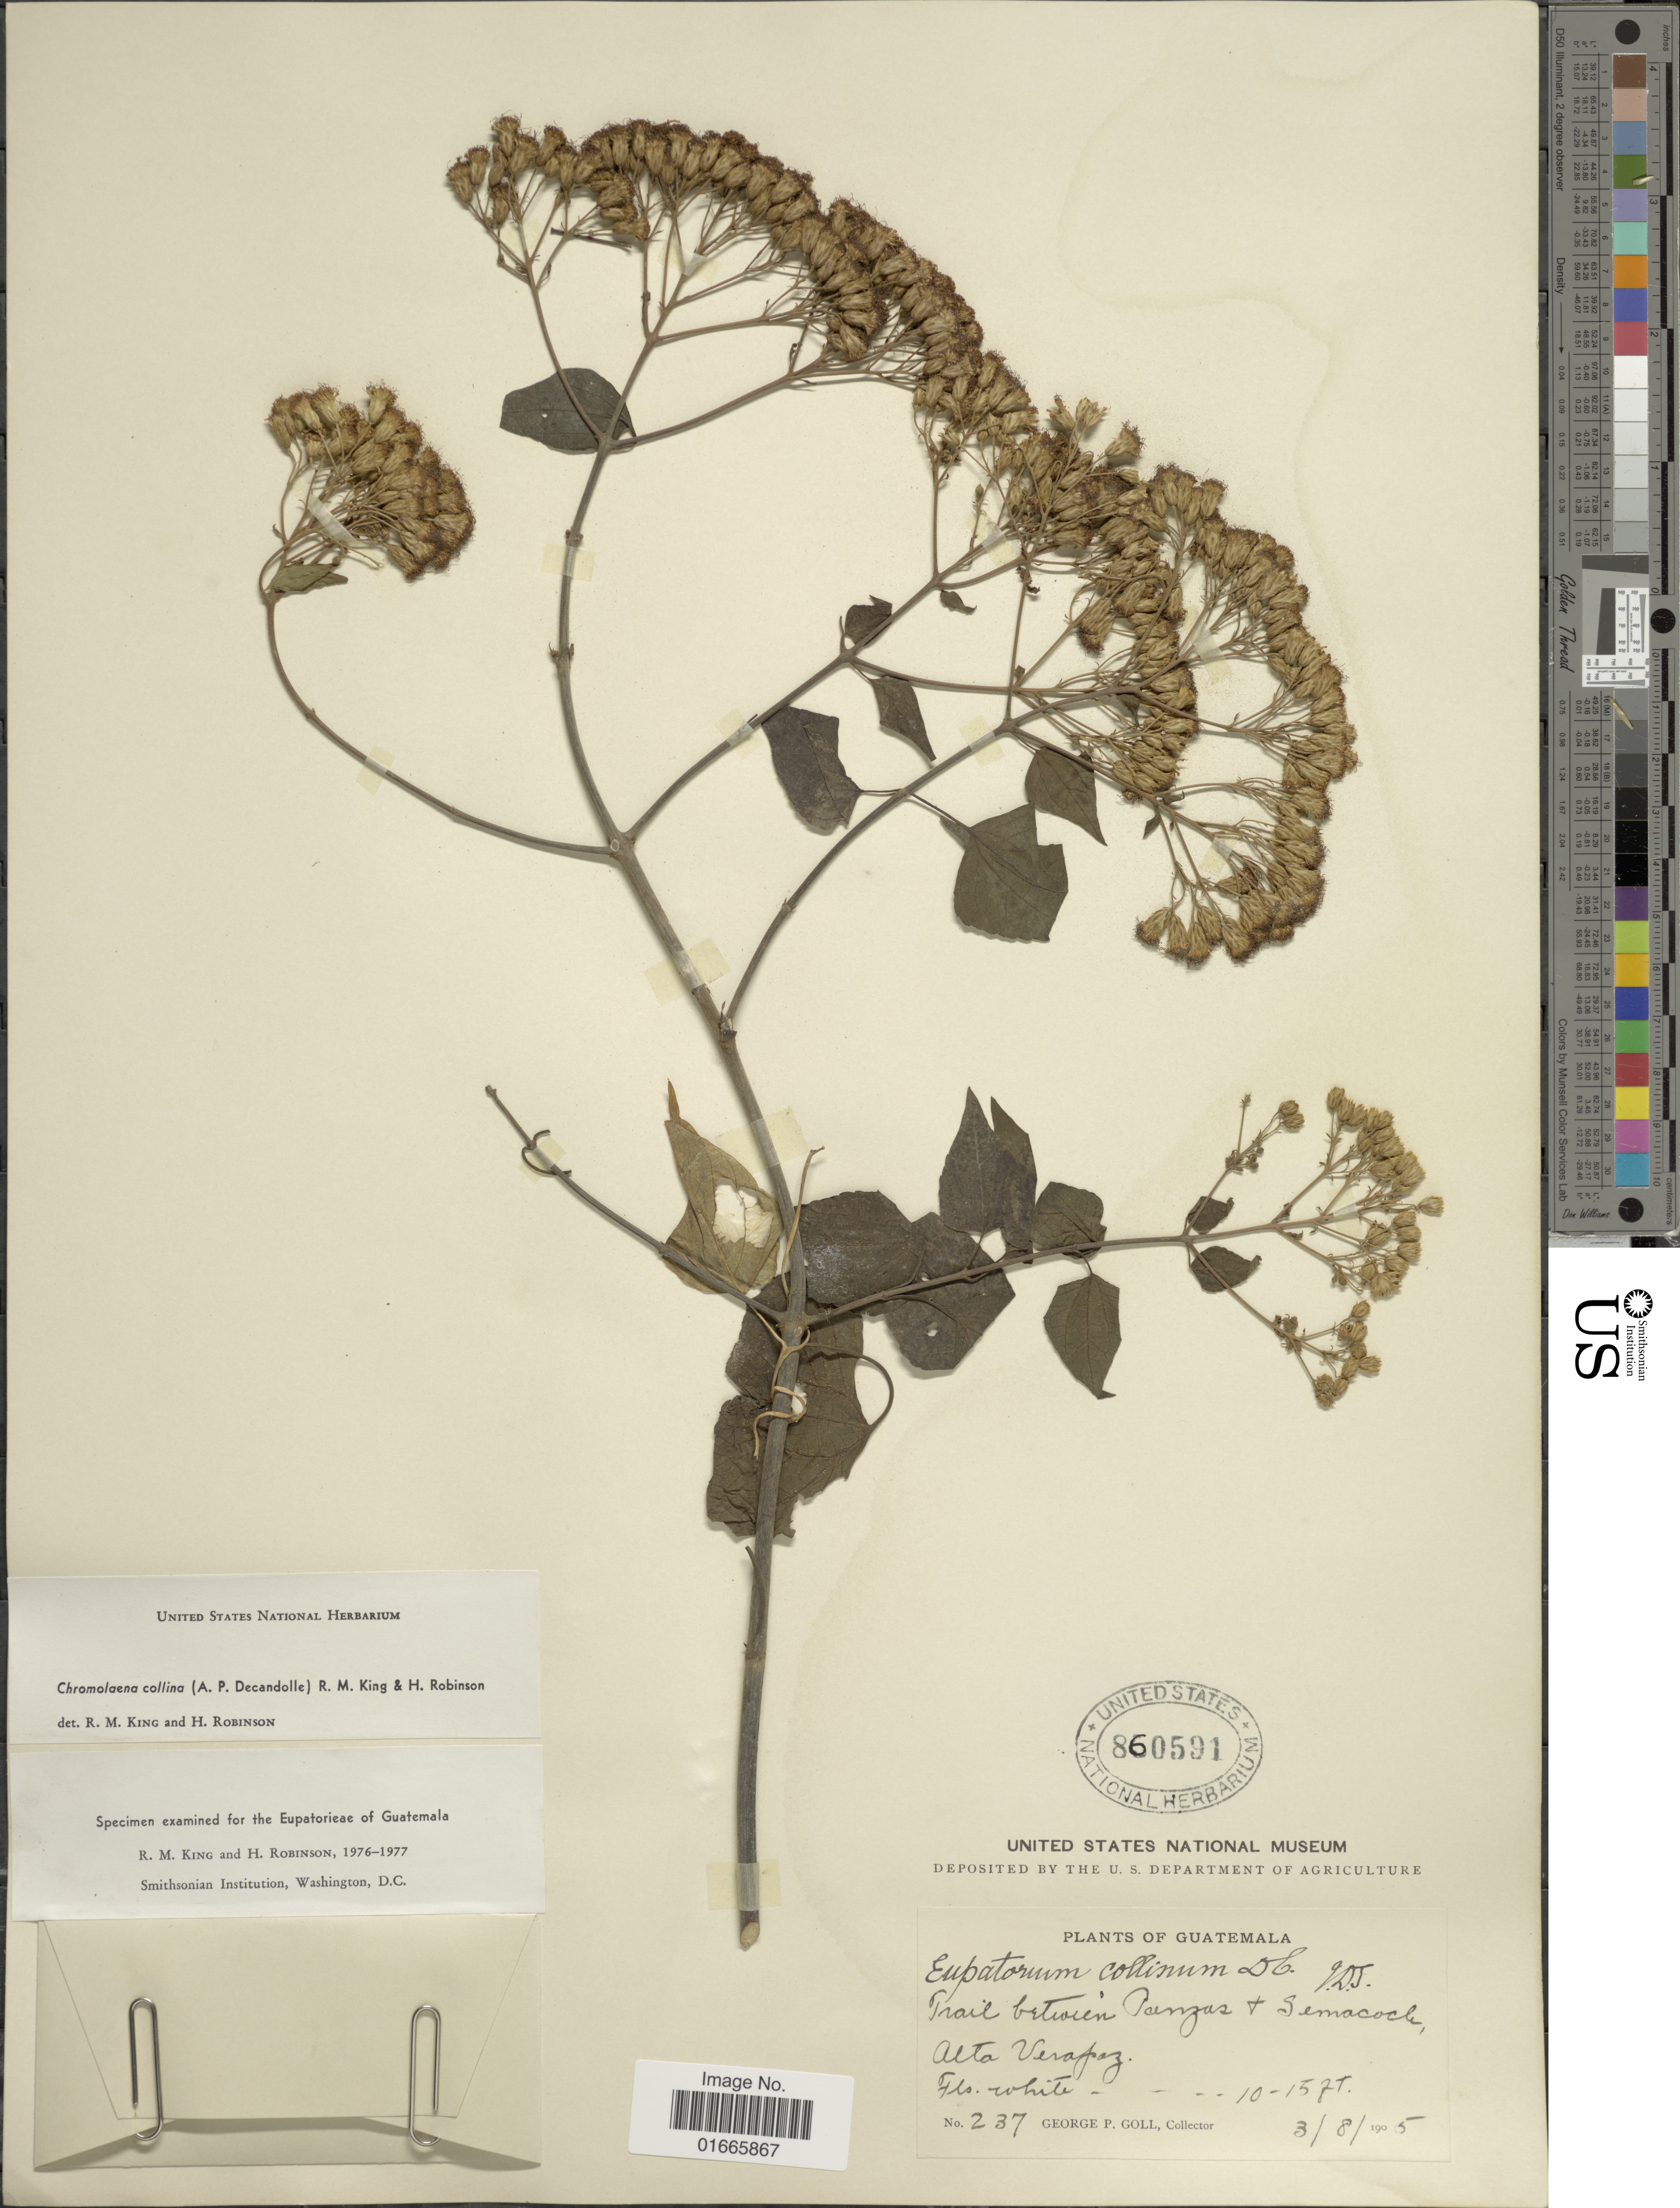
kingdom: Plantae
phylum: Tracheophyta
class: Magnoliopsida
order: Asterales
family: Asteraceae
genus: Chromolaena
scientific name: Chromolaena collina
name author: (DC.) R.M. King & H. Rob.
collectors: G. P. Goll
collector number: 237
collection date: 1905-03-08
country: Guatemala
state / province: Alta Verapaz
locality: Trail Between Panzas + Semacock, Alta Verapaz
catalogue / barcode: US 860591